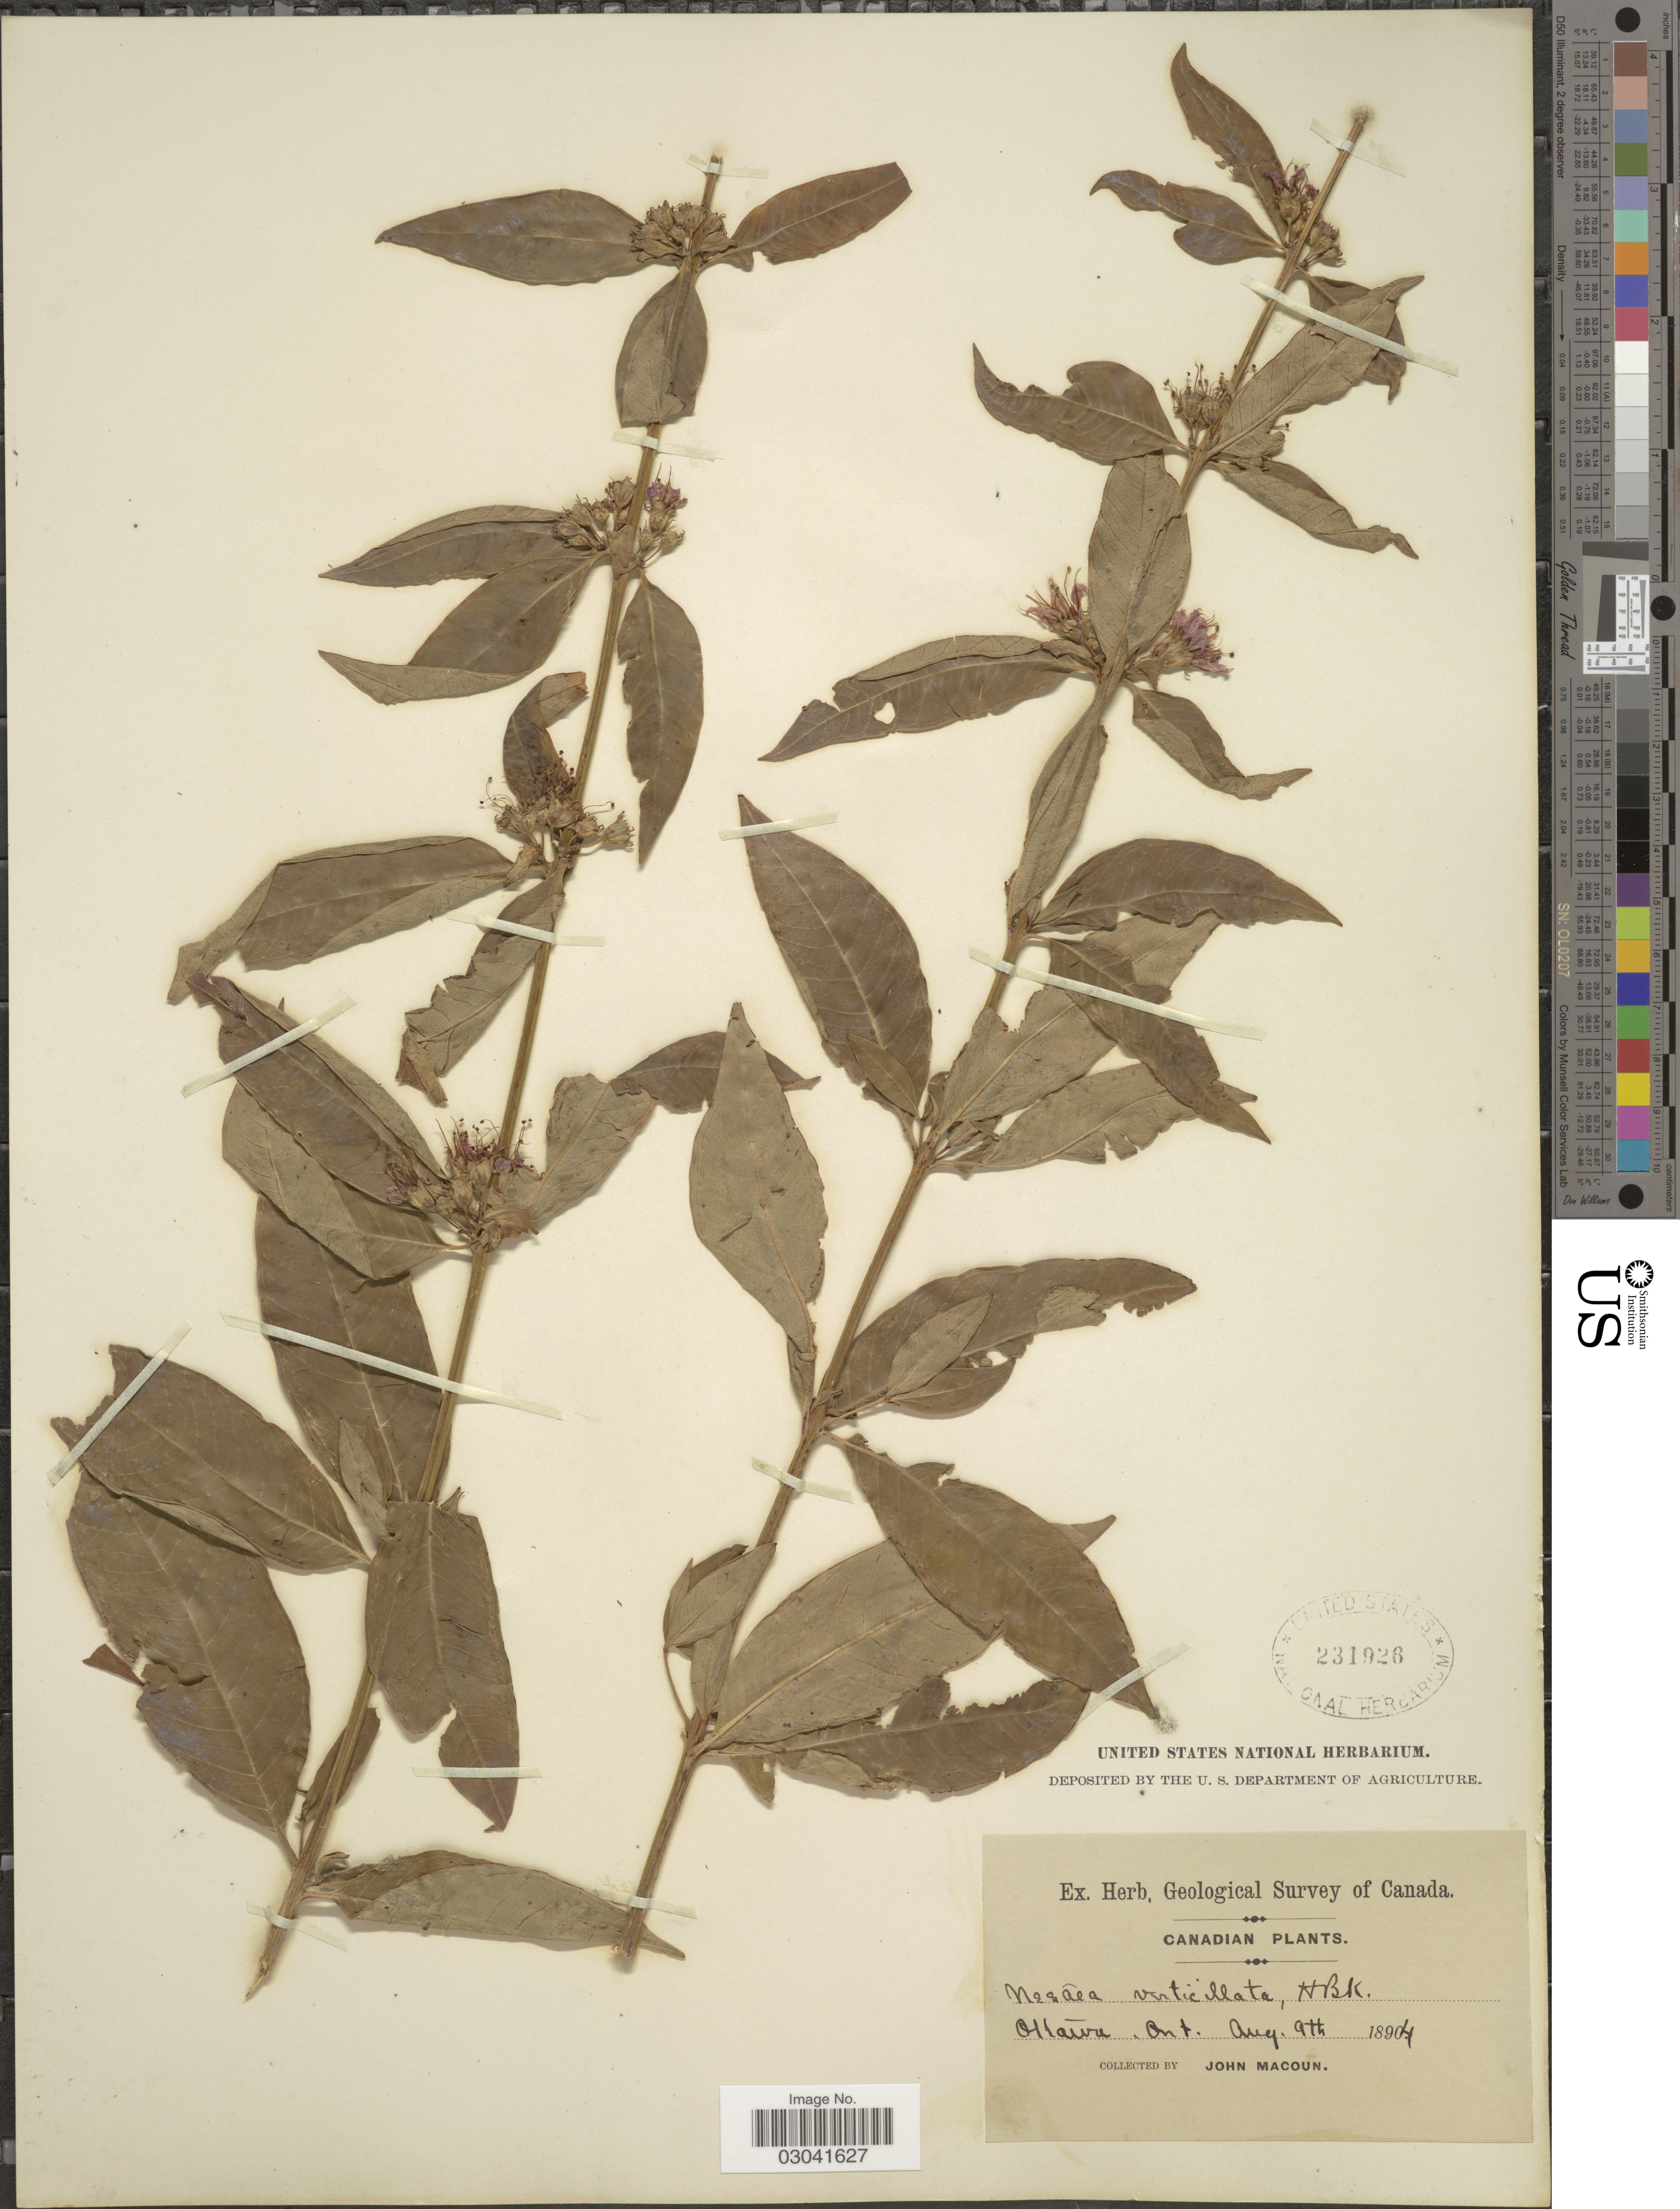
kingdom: Plantae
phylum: Tracheophyta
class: Magnoliopsida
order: Myrtales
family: Lythraceae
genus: Decodon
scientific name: Decodon verticillatus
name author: (L.) Elliott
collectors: J. Macoun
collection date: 1894-08-09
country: Canada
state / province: Ontario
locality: Ottawa.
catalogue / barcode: US 231926